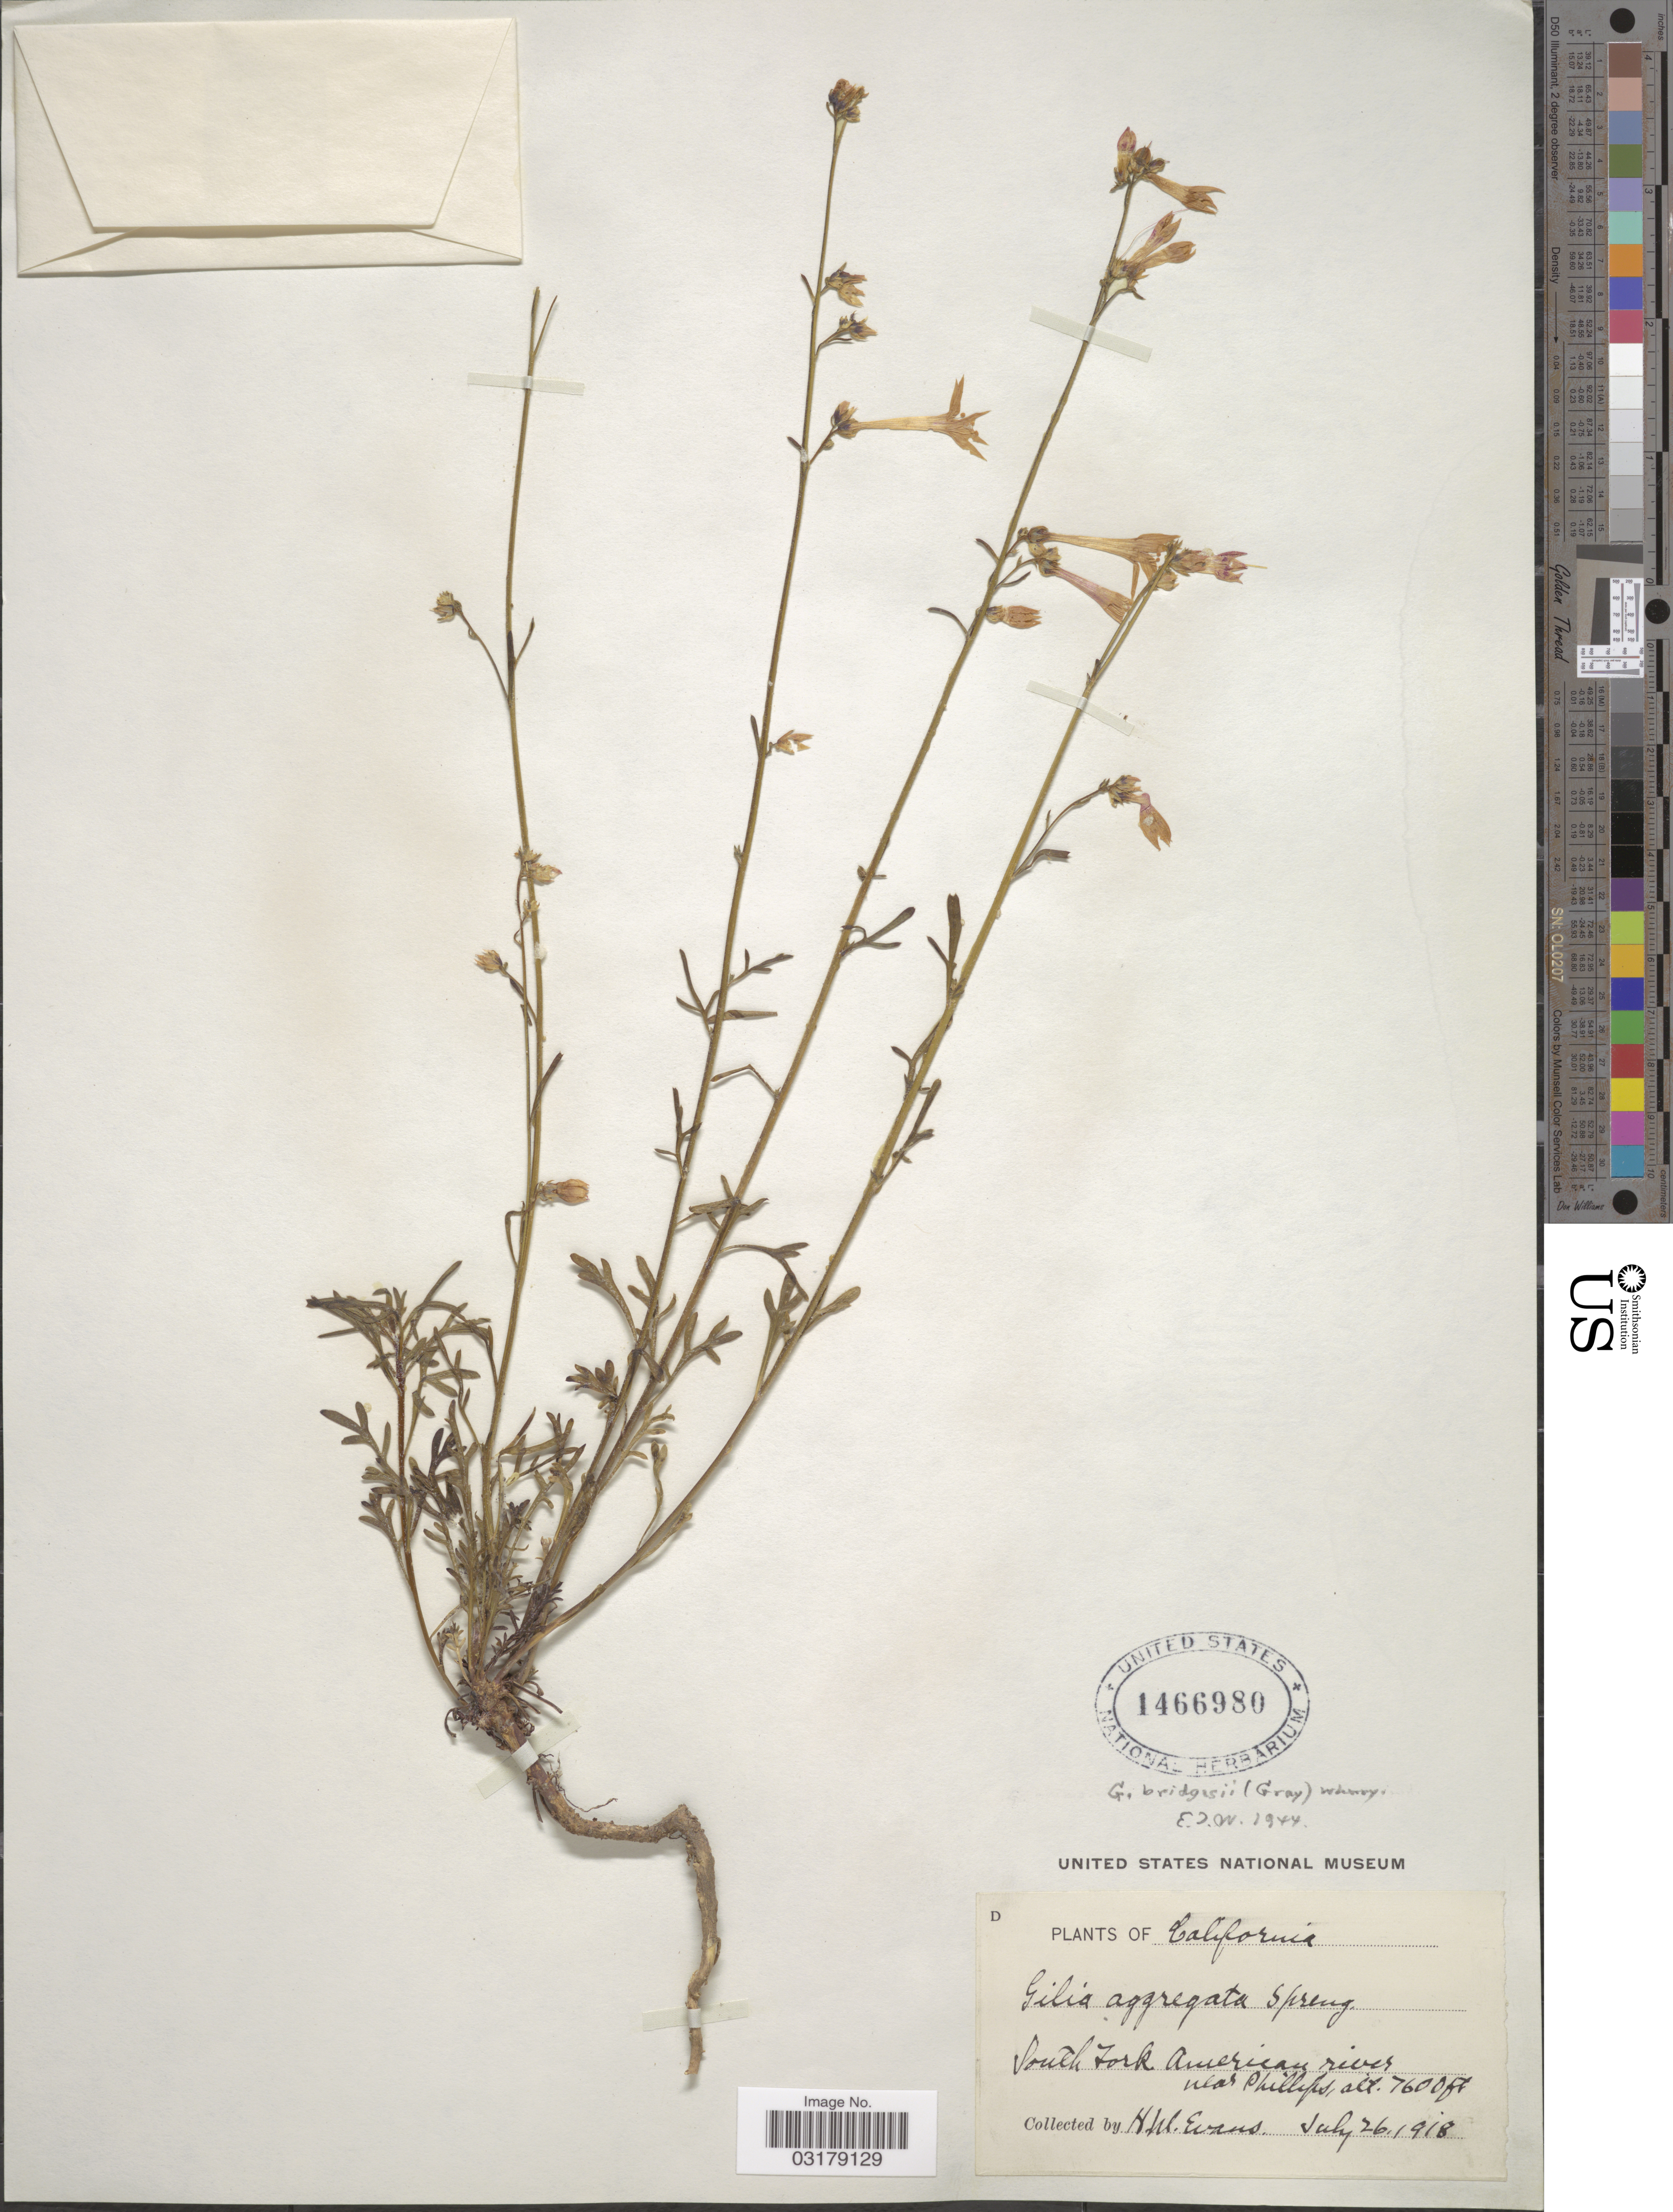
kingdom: Plantae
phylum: Tracheophyta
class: Magnoliopsida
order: Ericales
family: Polemoniaceae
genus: Ipomopsis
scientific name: Ipomopsis aggregata subsp. bridgesii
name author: (A. Gray) V.E. Grant & A.D. Grant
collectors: H. Evans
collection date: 1918-07-26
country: United States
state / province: California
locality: South Fork American river near Phillips.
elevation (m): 2316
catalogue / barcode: US 1466980